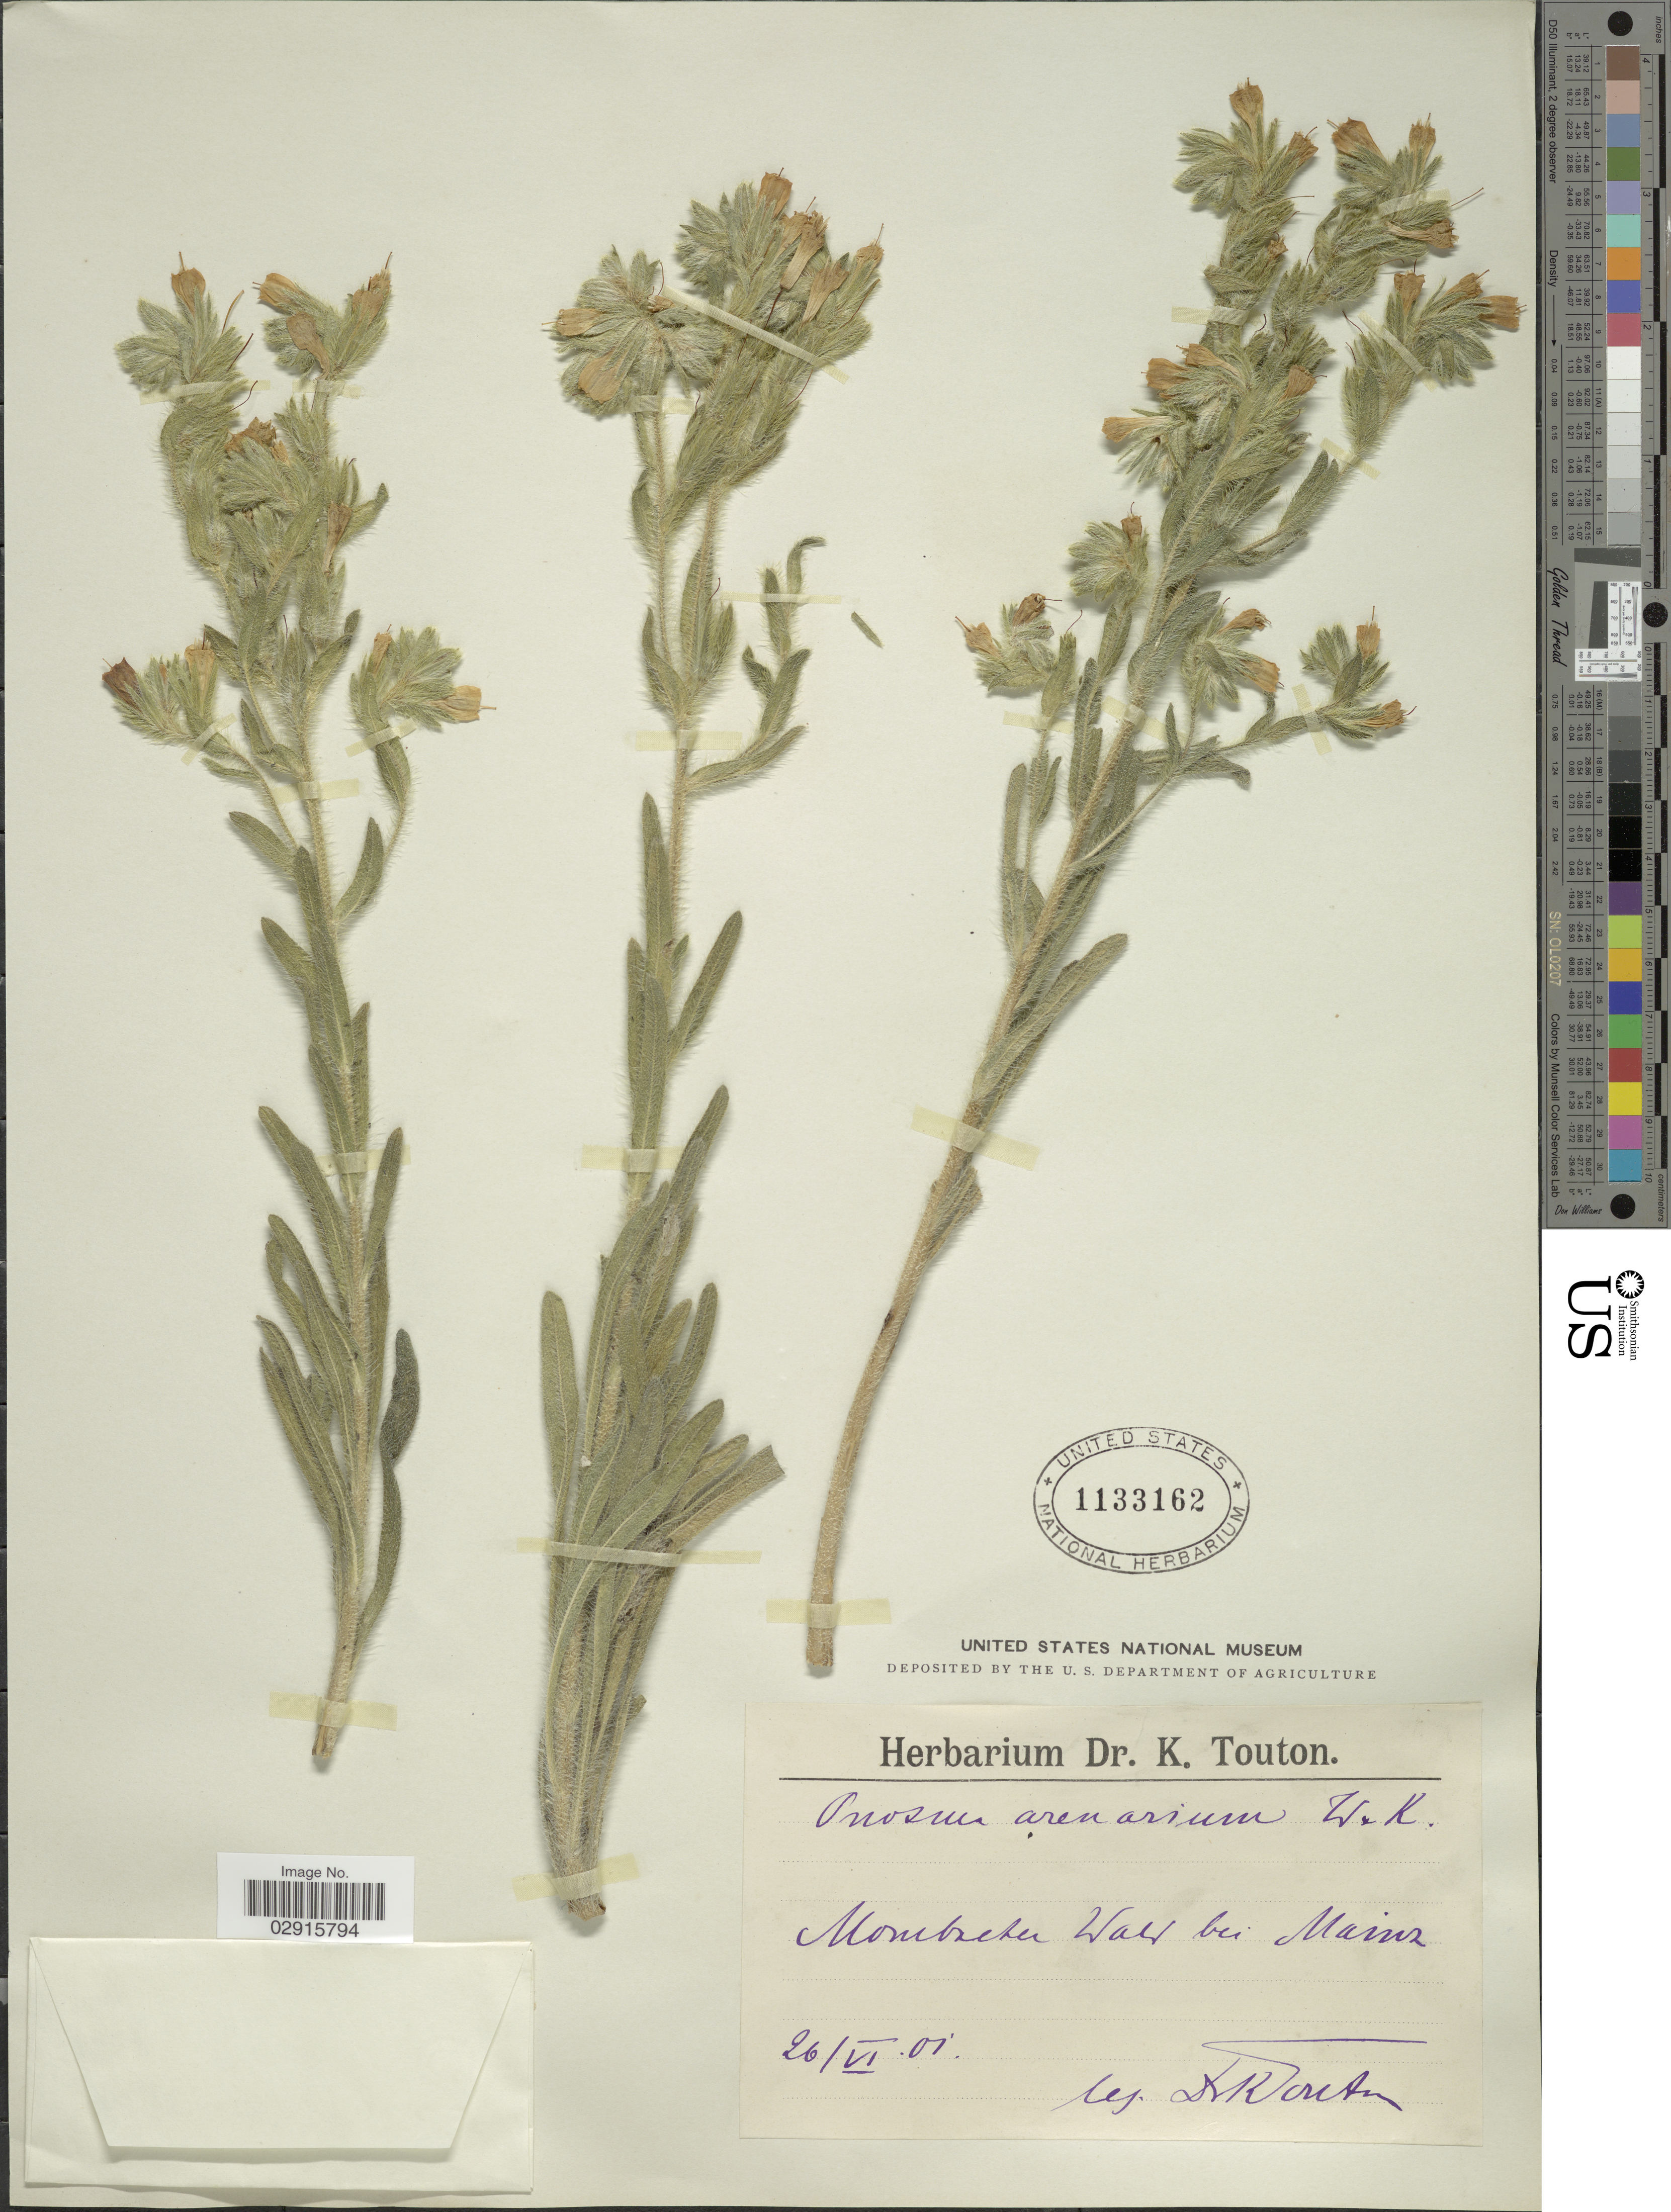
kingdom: Plantae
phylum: Tracheophyta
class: Magnoliopsida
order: Boraginales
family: Boraginaceae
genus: Onosma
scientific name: Onosma arenaria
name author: Waldst. & Kit.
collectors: K. Touton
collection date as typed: Transcribed d/m/y: 26/6/1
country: Germany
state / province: Rhineland-Palatinate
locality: Mombreter [interpreted] Wald bei Mainz.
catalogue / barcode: US 1133162